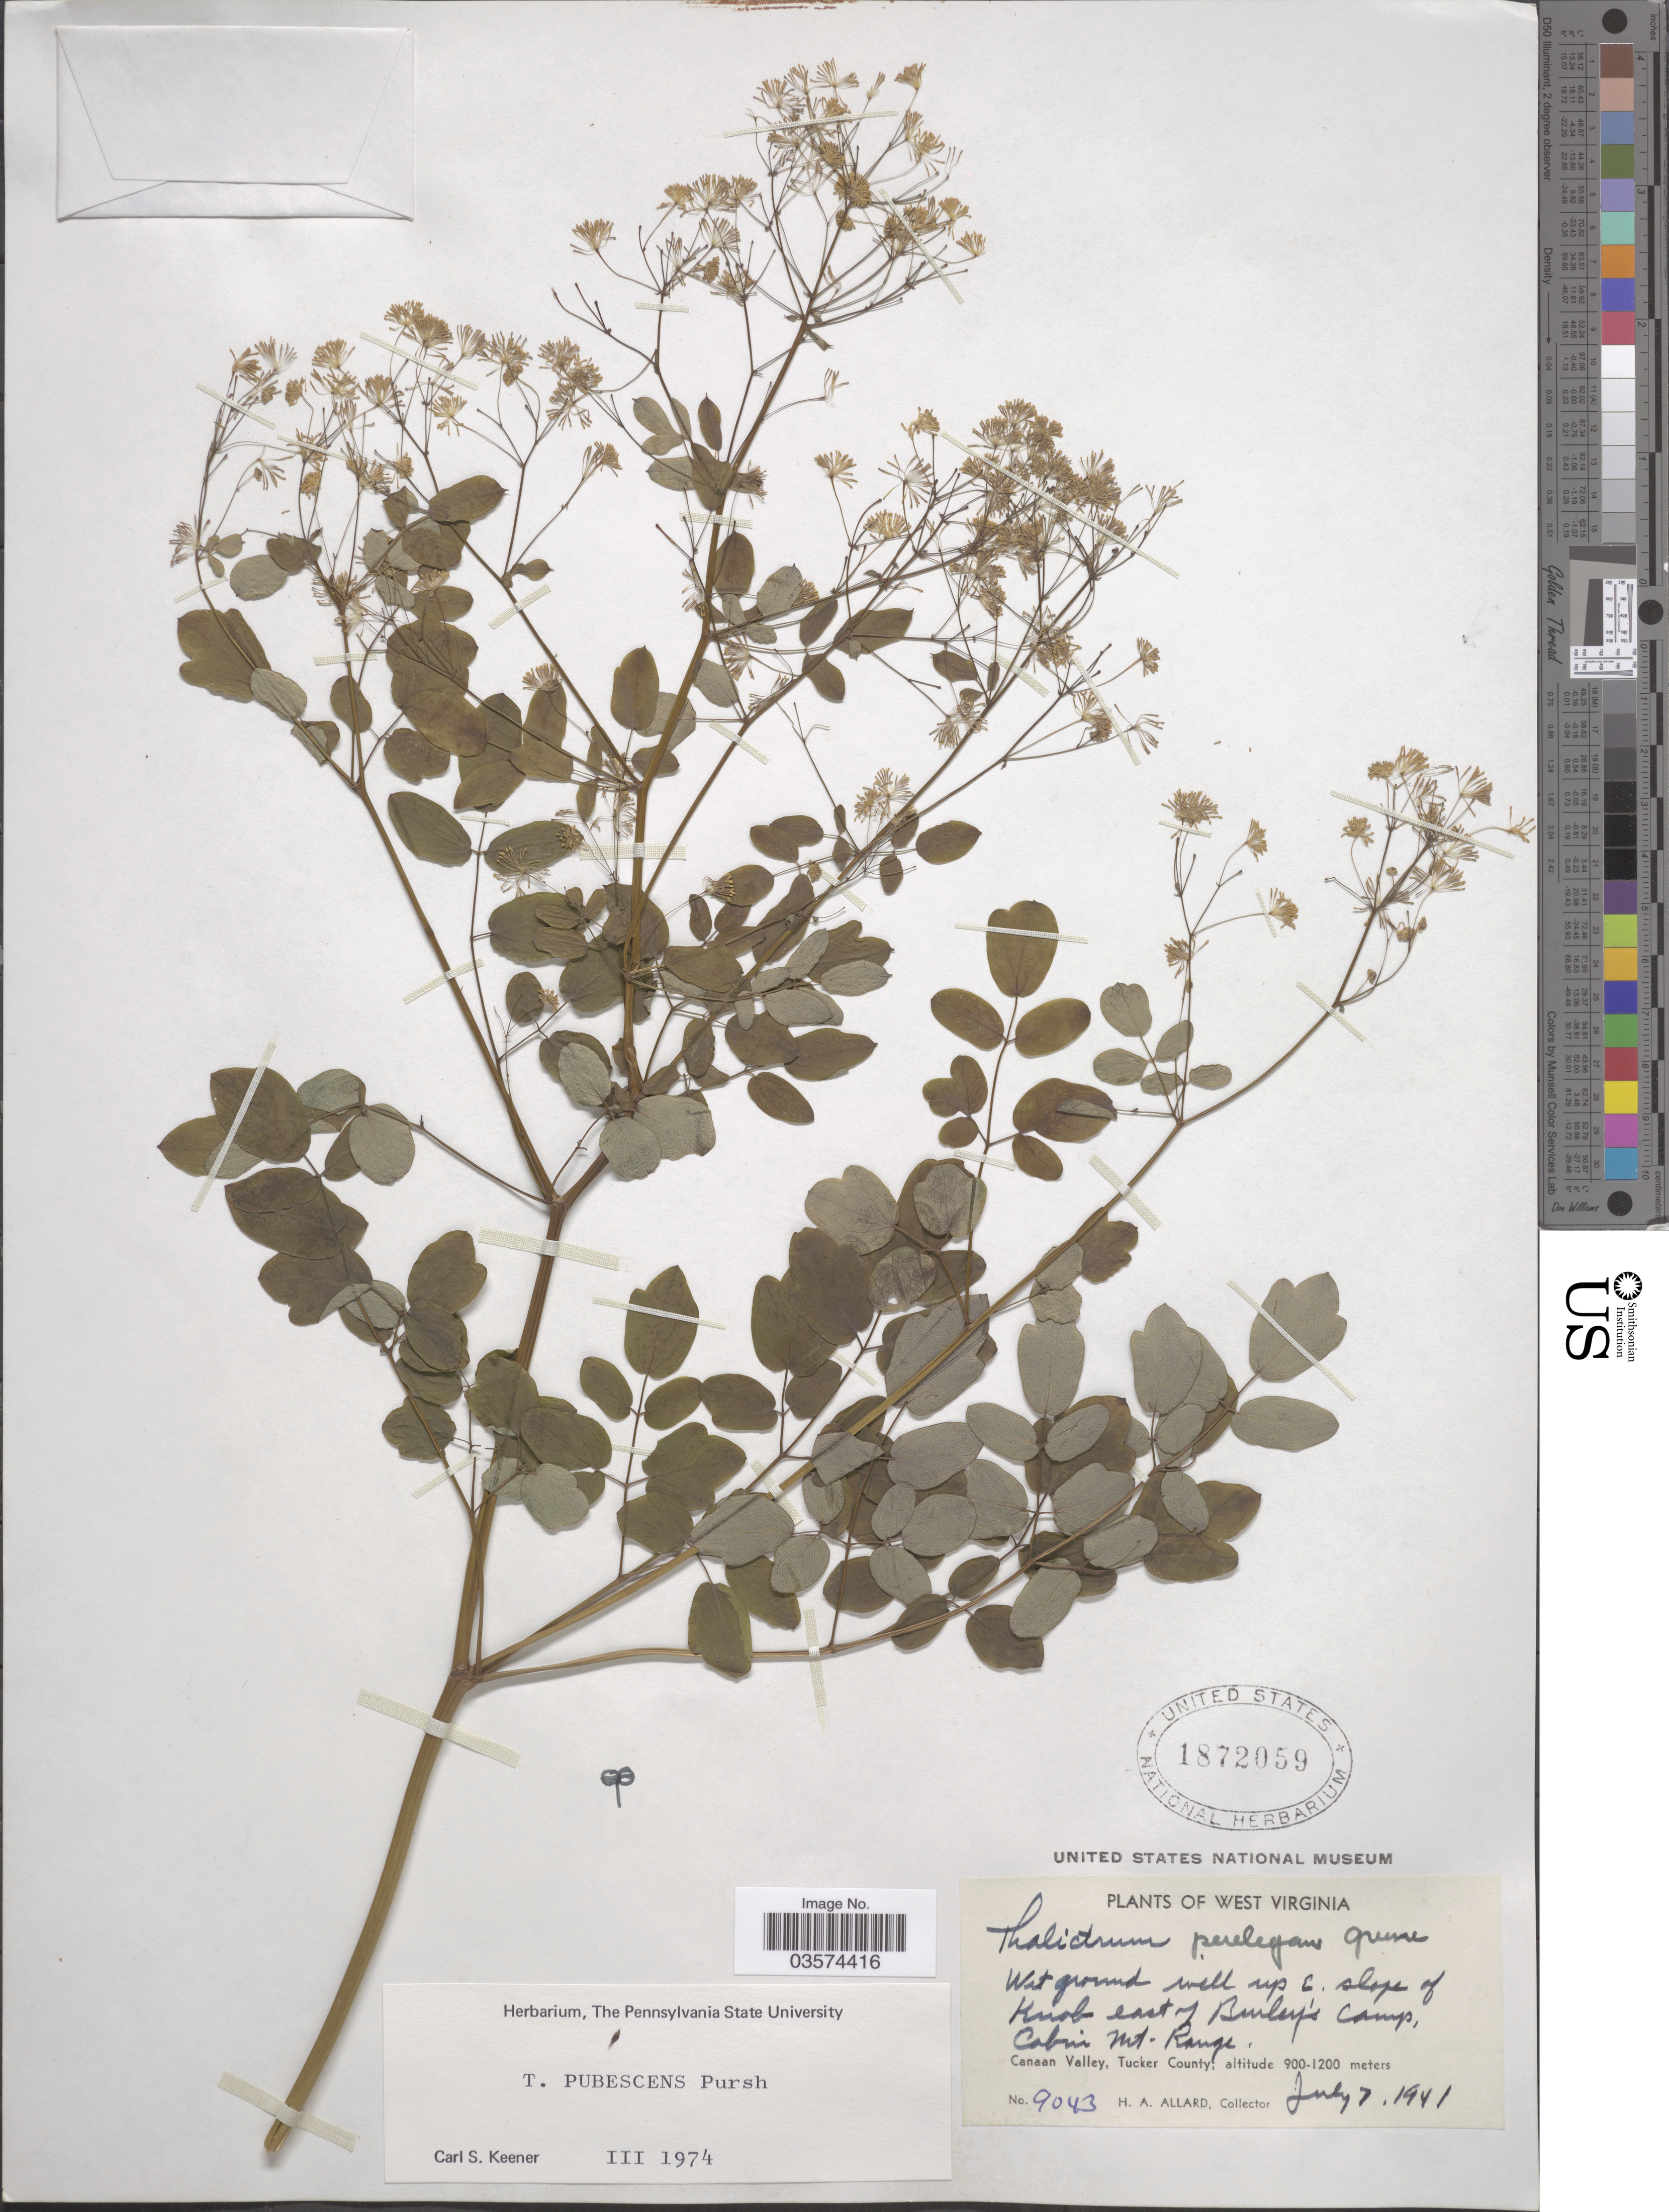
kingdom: Plantae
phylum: Tracheophyta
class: Magnoliopsida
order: Ranunculales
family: Ranunculaceae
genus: Thalictrum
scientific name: Thalictrum pubescens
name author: Pursh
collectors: H. A. Allard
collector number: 9043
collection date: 1941-07-07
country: United States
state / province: West Virginia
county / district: Tucker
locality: Wet ground well up E. slope of Knob east of Burley's Camp, Cabin Mt. Range. Canaan Valley, Tucker County.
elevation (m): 900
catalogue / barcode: US 1872059